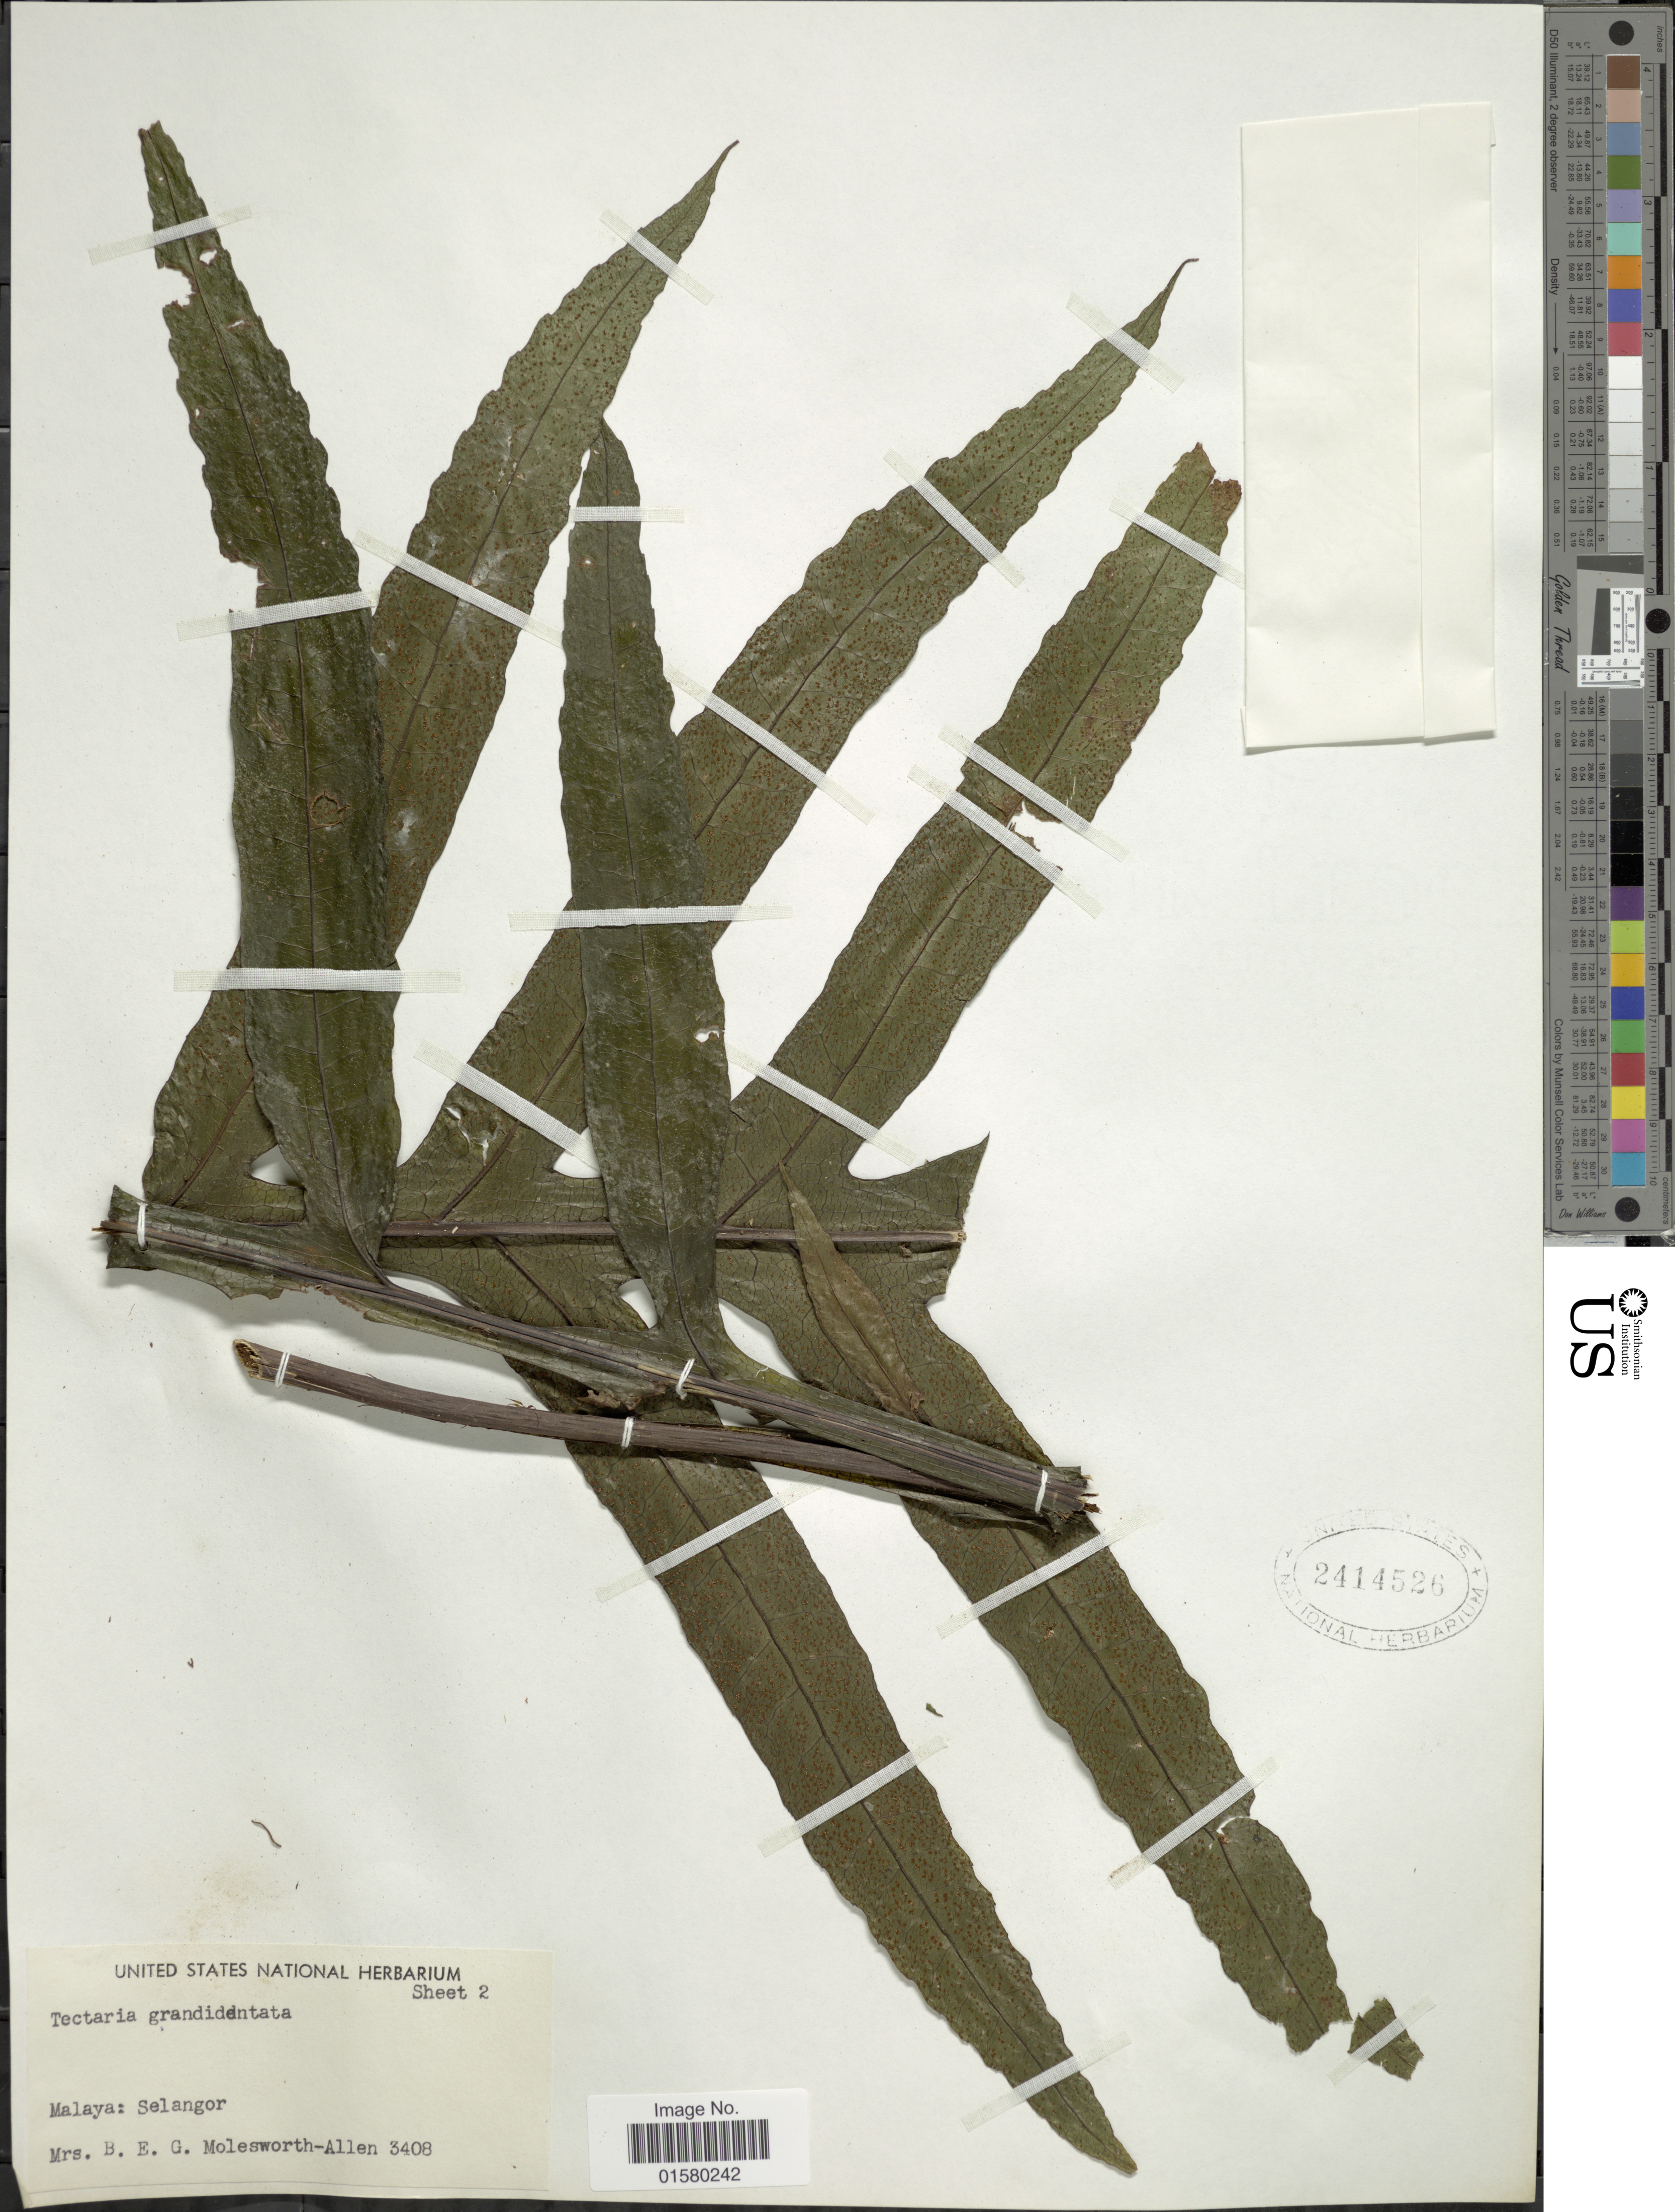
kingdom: Plantae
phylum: Tracheophyta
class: Polypodiopsida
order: Polypodiales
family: Tectariaceae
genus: Tectaria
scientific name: Tectaria grandidentata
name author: (Ces.)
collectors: Mrs. B. E. G. Molesworth-Allen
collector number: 3408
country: Malaysia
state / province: Selangor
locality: Malaya: Selangor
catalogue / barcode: US 2414526